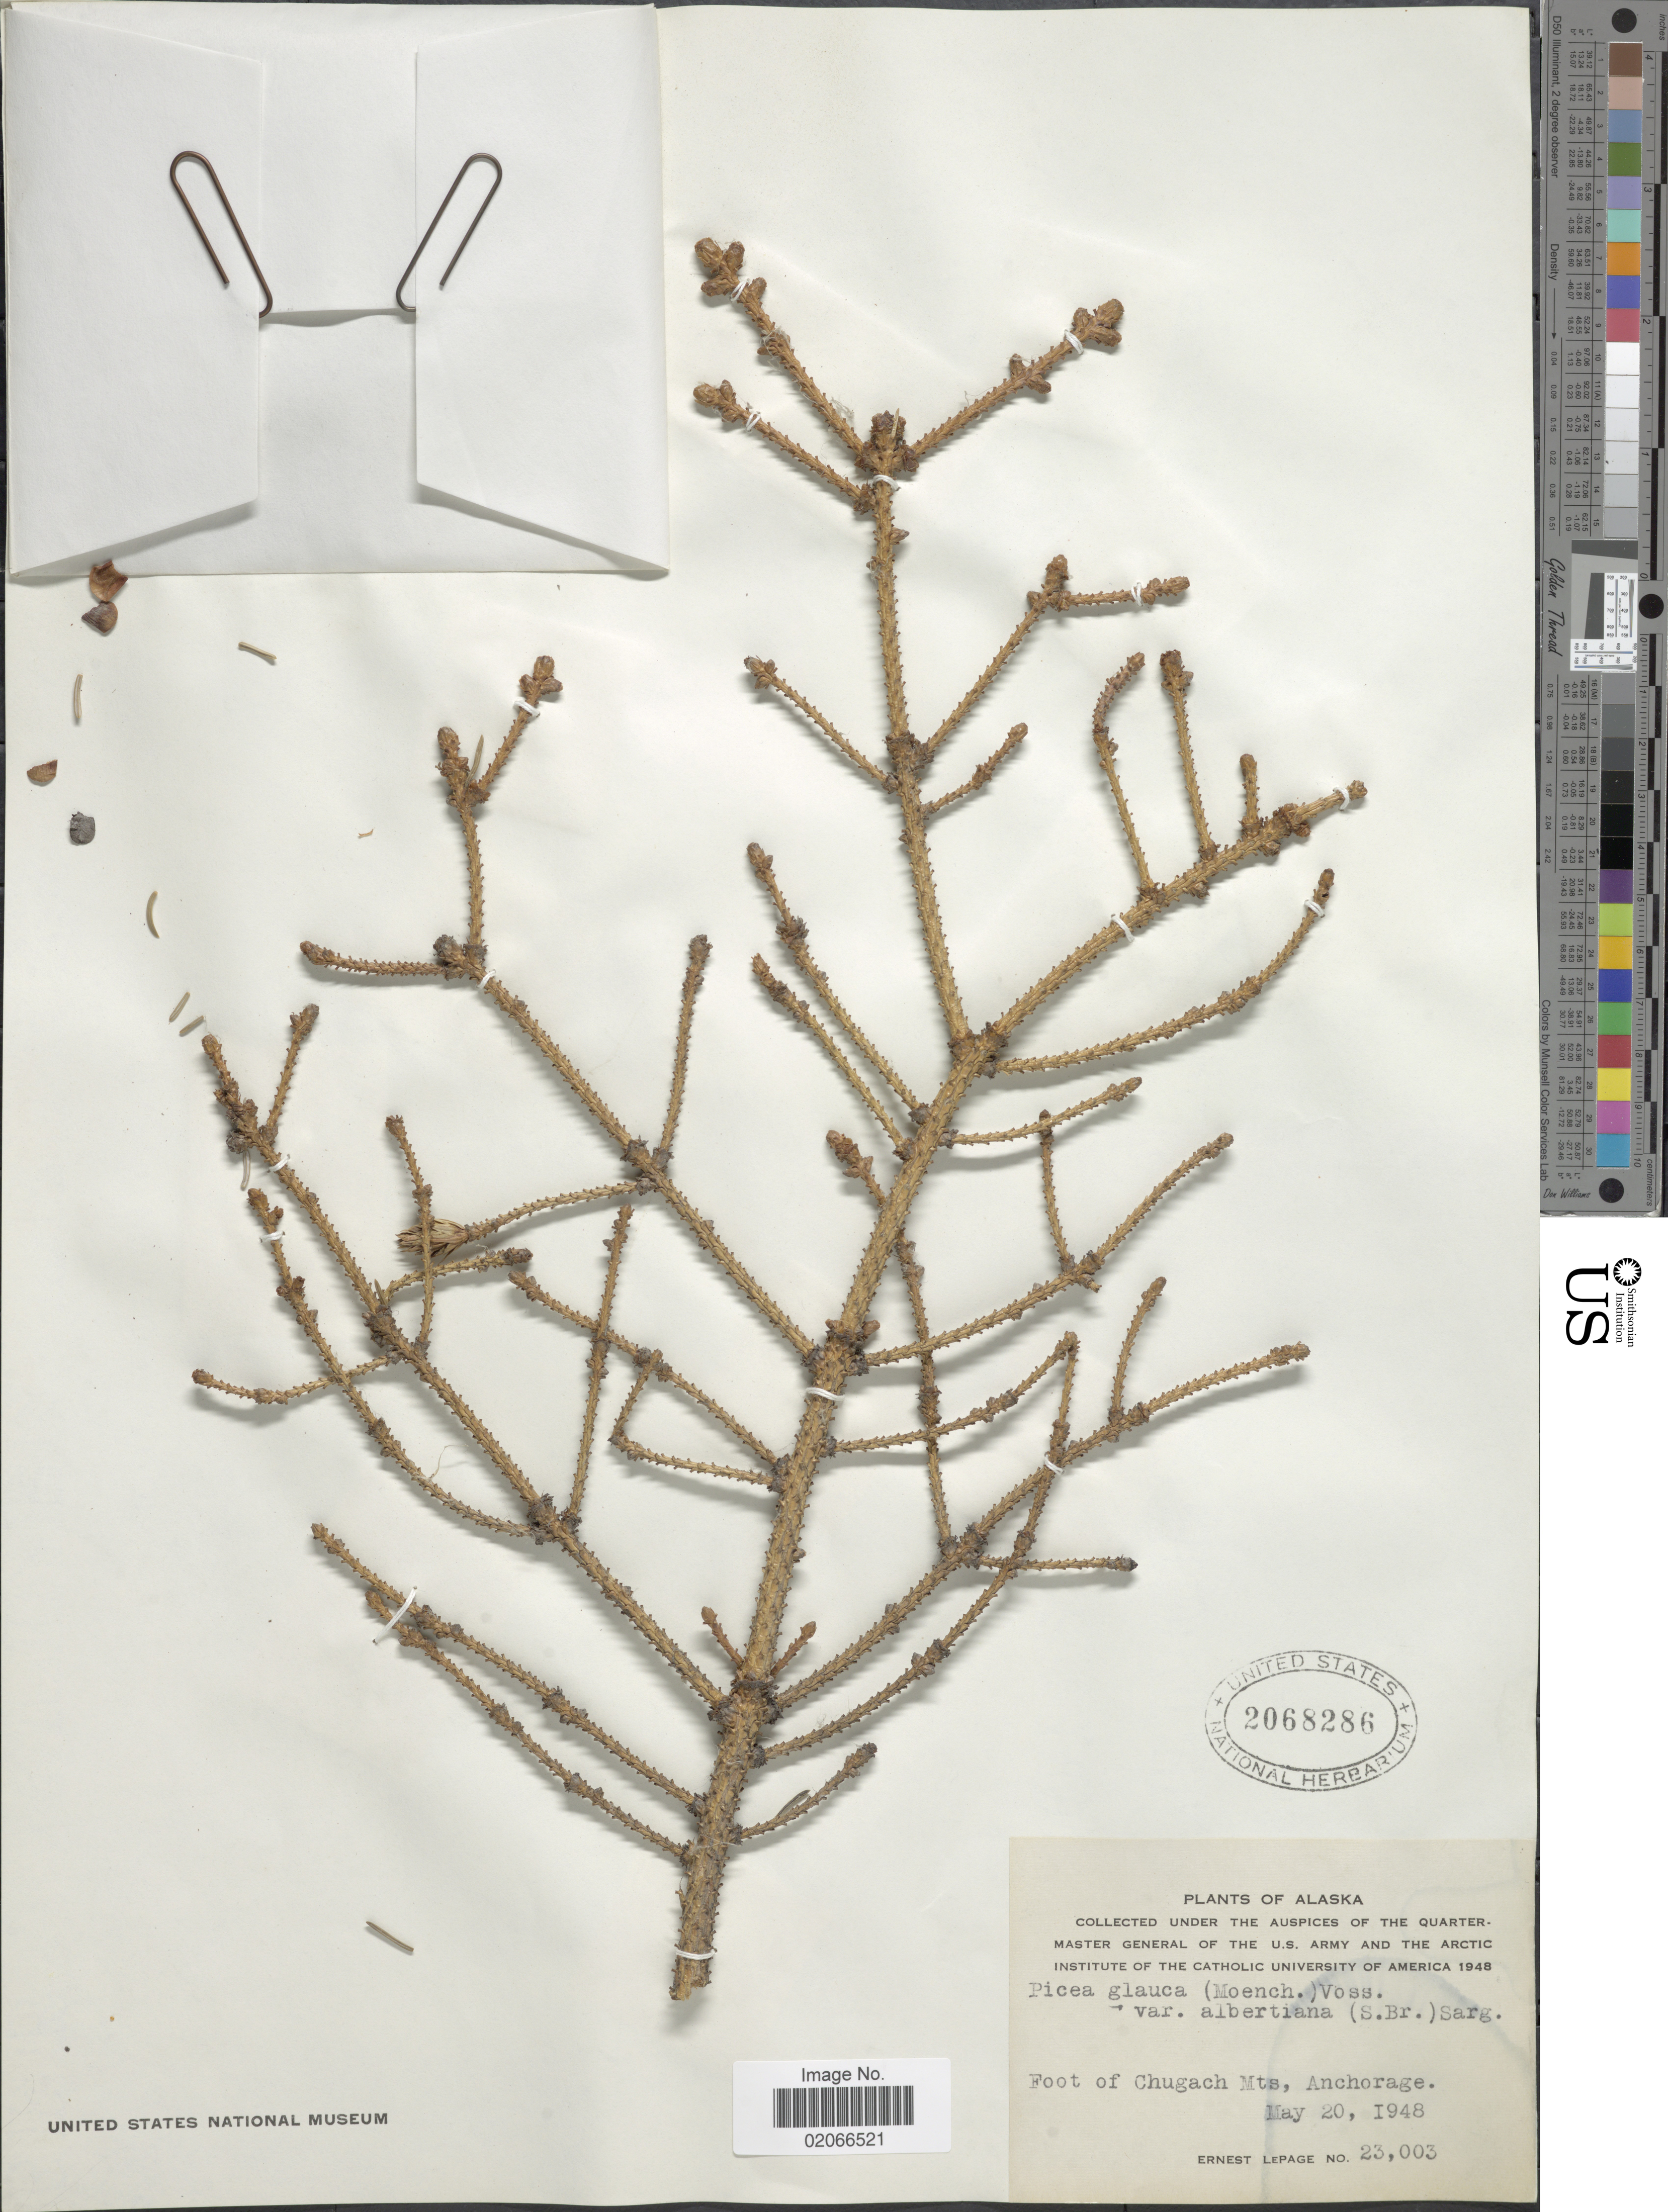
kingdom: Plantae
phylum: Tracheophyta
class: Pinopsida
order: Pinales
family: Pinaceae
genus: Picea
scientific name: Picea glauca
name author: (Moench) Voss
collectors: E. Lepage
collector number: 23003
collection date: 1948-05-20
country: United States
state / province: Alaska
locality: Foot of Chugach Mts., Anchorage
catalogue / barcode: US 20268286